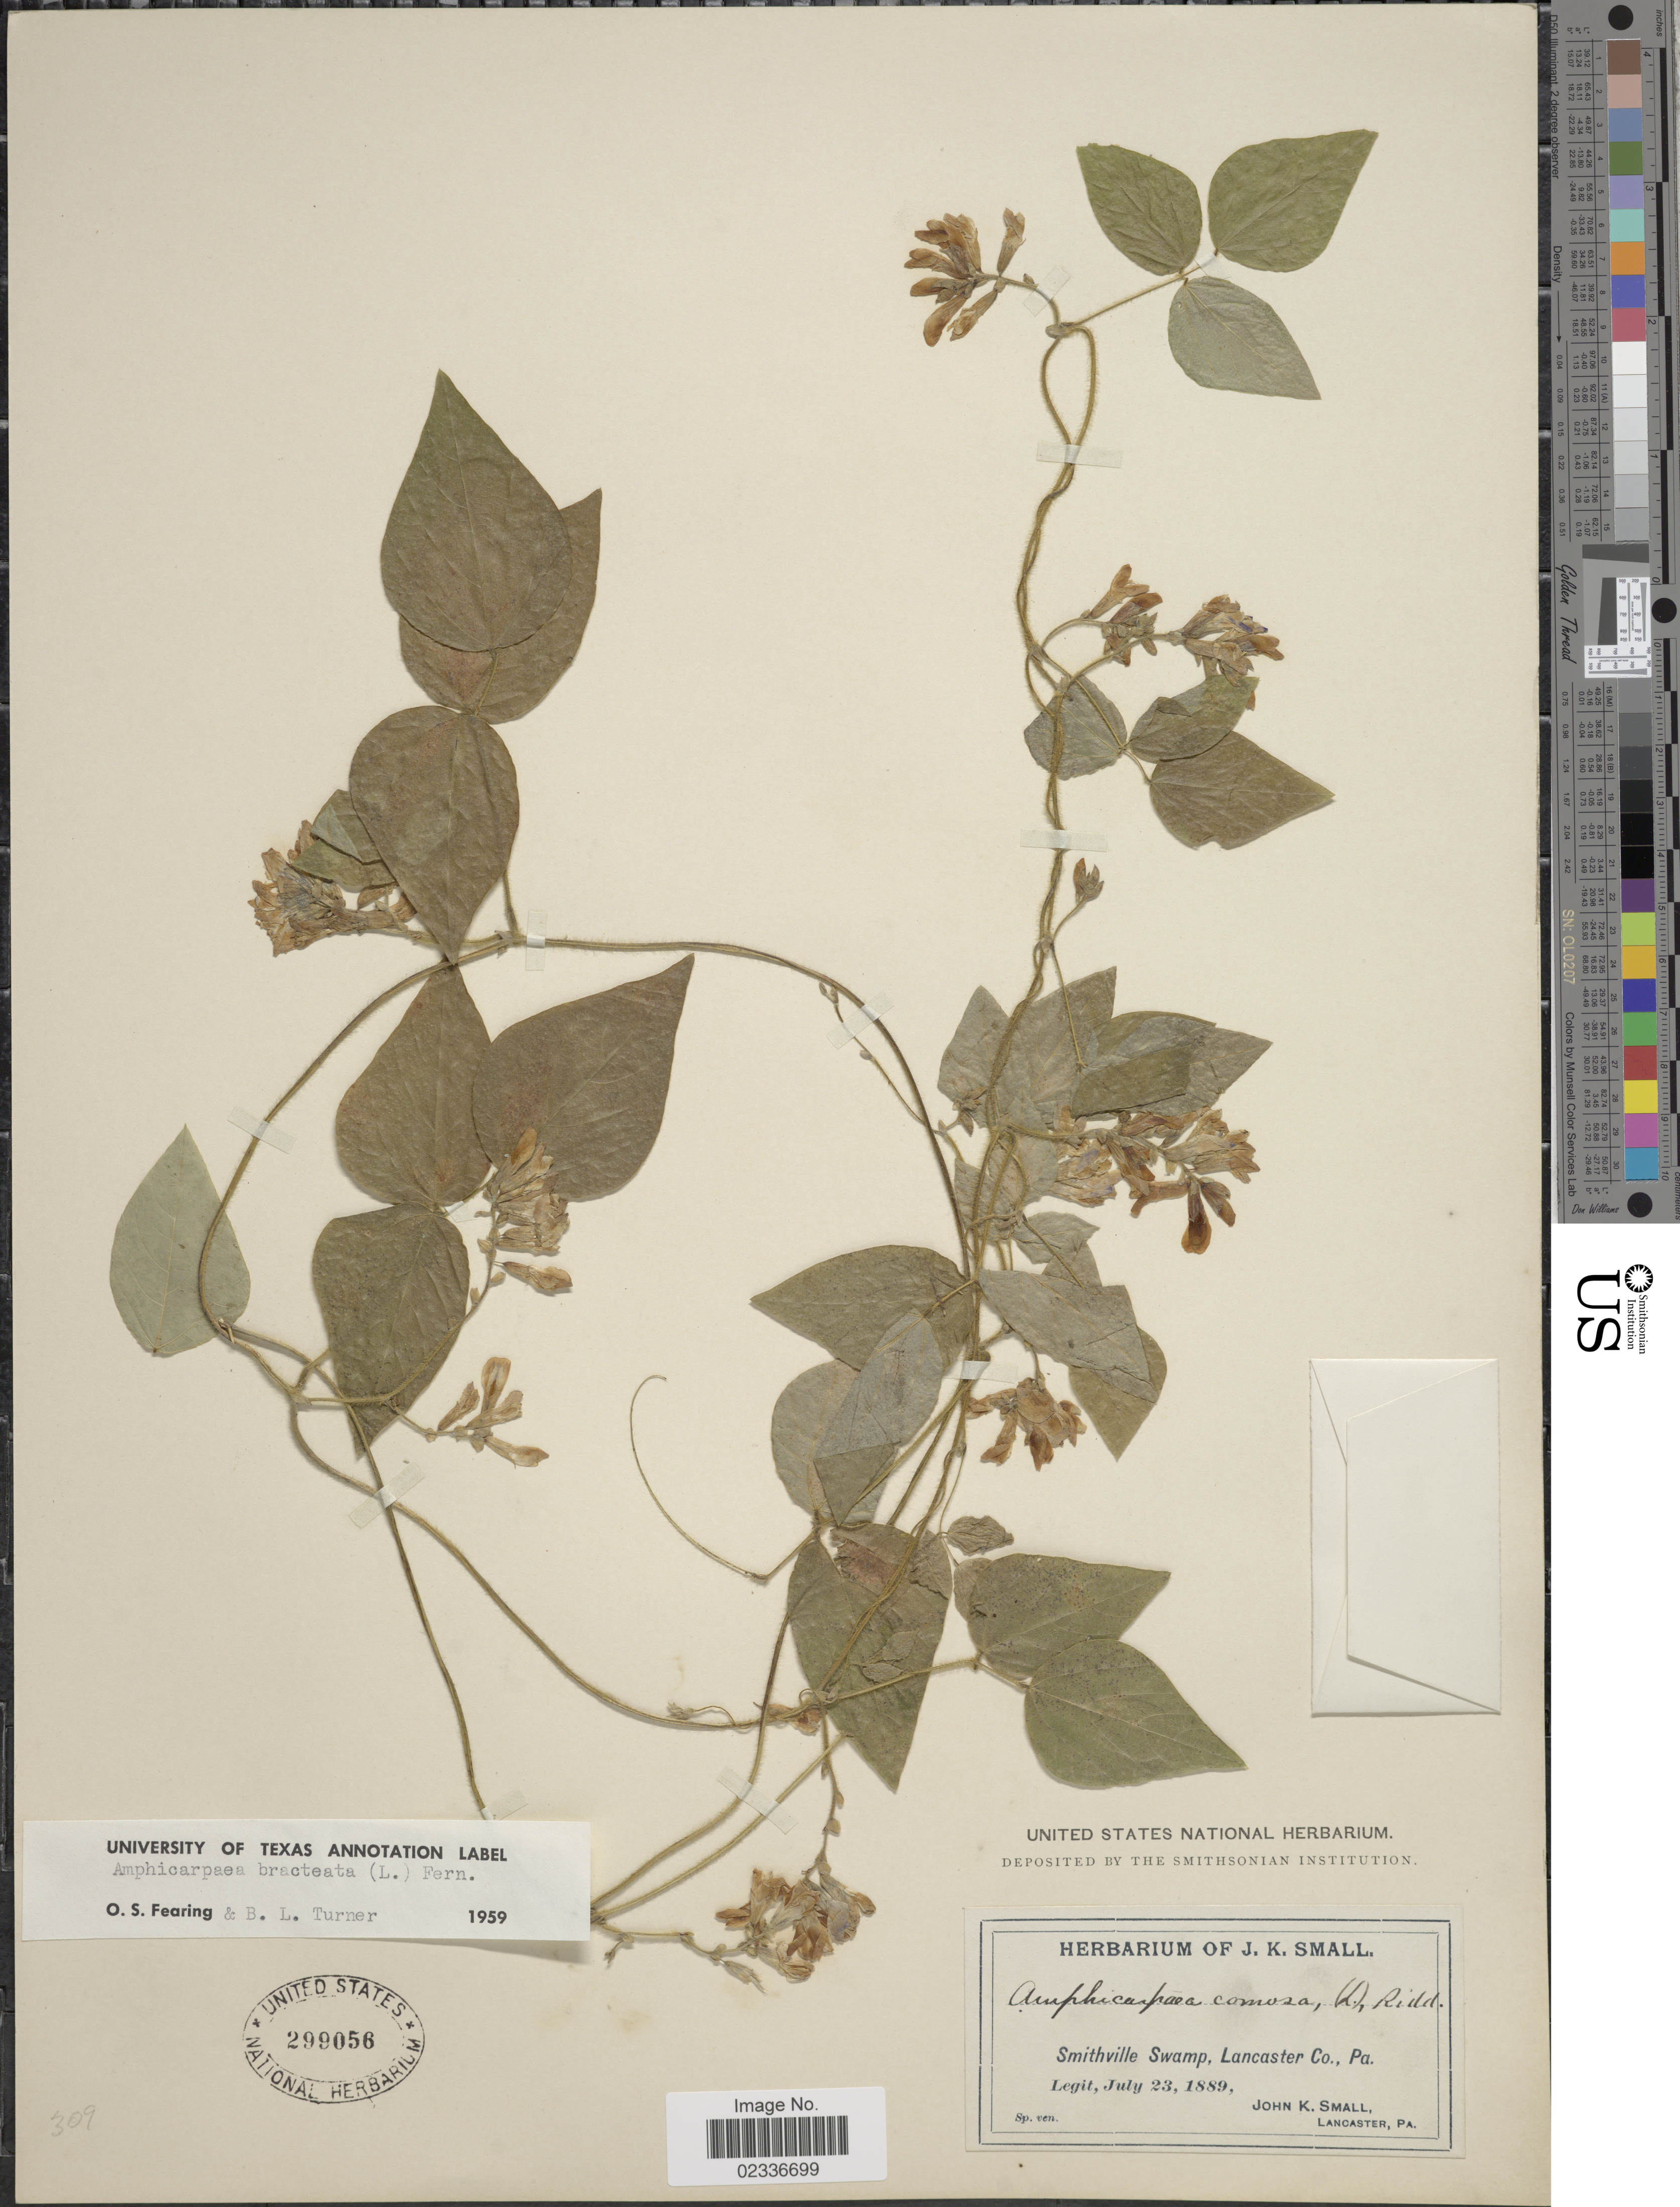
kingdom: Plantae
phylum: Tracheophyta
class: Magnoliopsida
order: Fabales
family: Fabaceae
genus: Amphicarpaea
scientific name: Amphicarpaea bracteata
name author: (L.) Fernald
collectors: J. K. Small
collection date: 1889-07-22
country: United States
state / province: Pennsylvania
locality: Smithville Swamp, Lancaster Co.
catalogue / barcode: US 299058